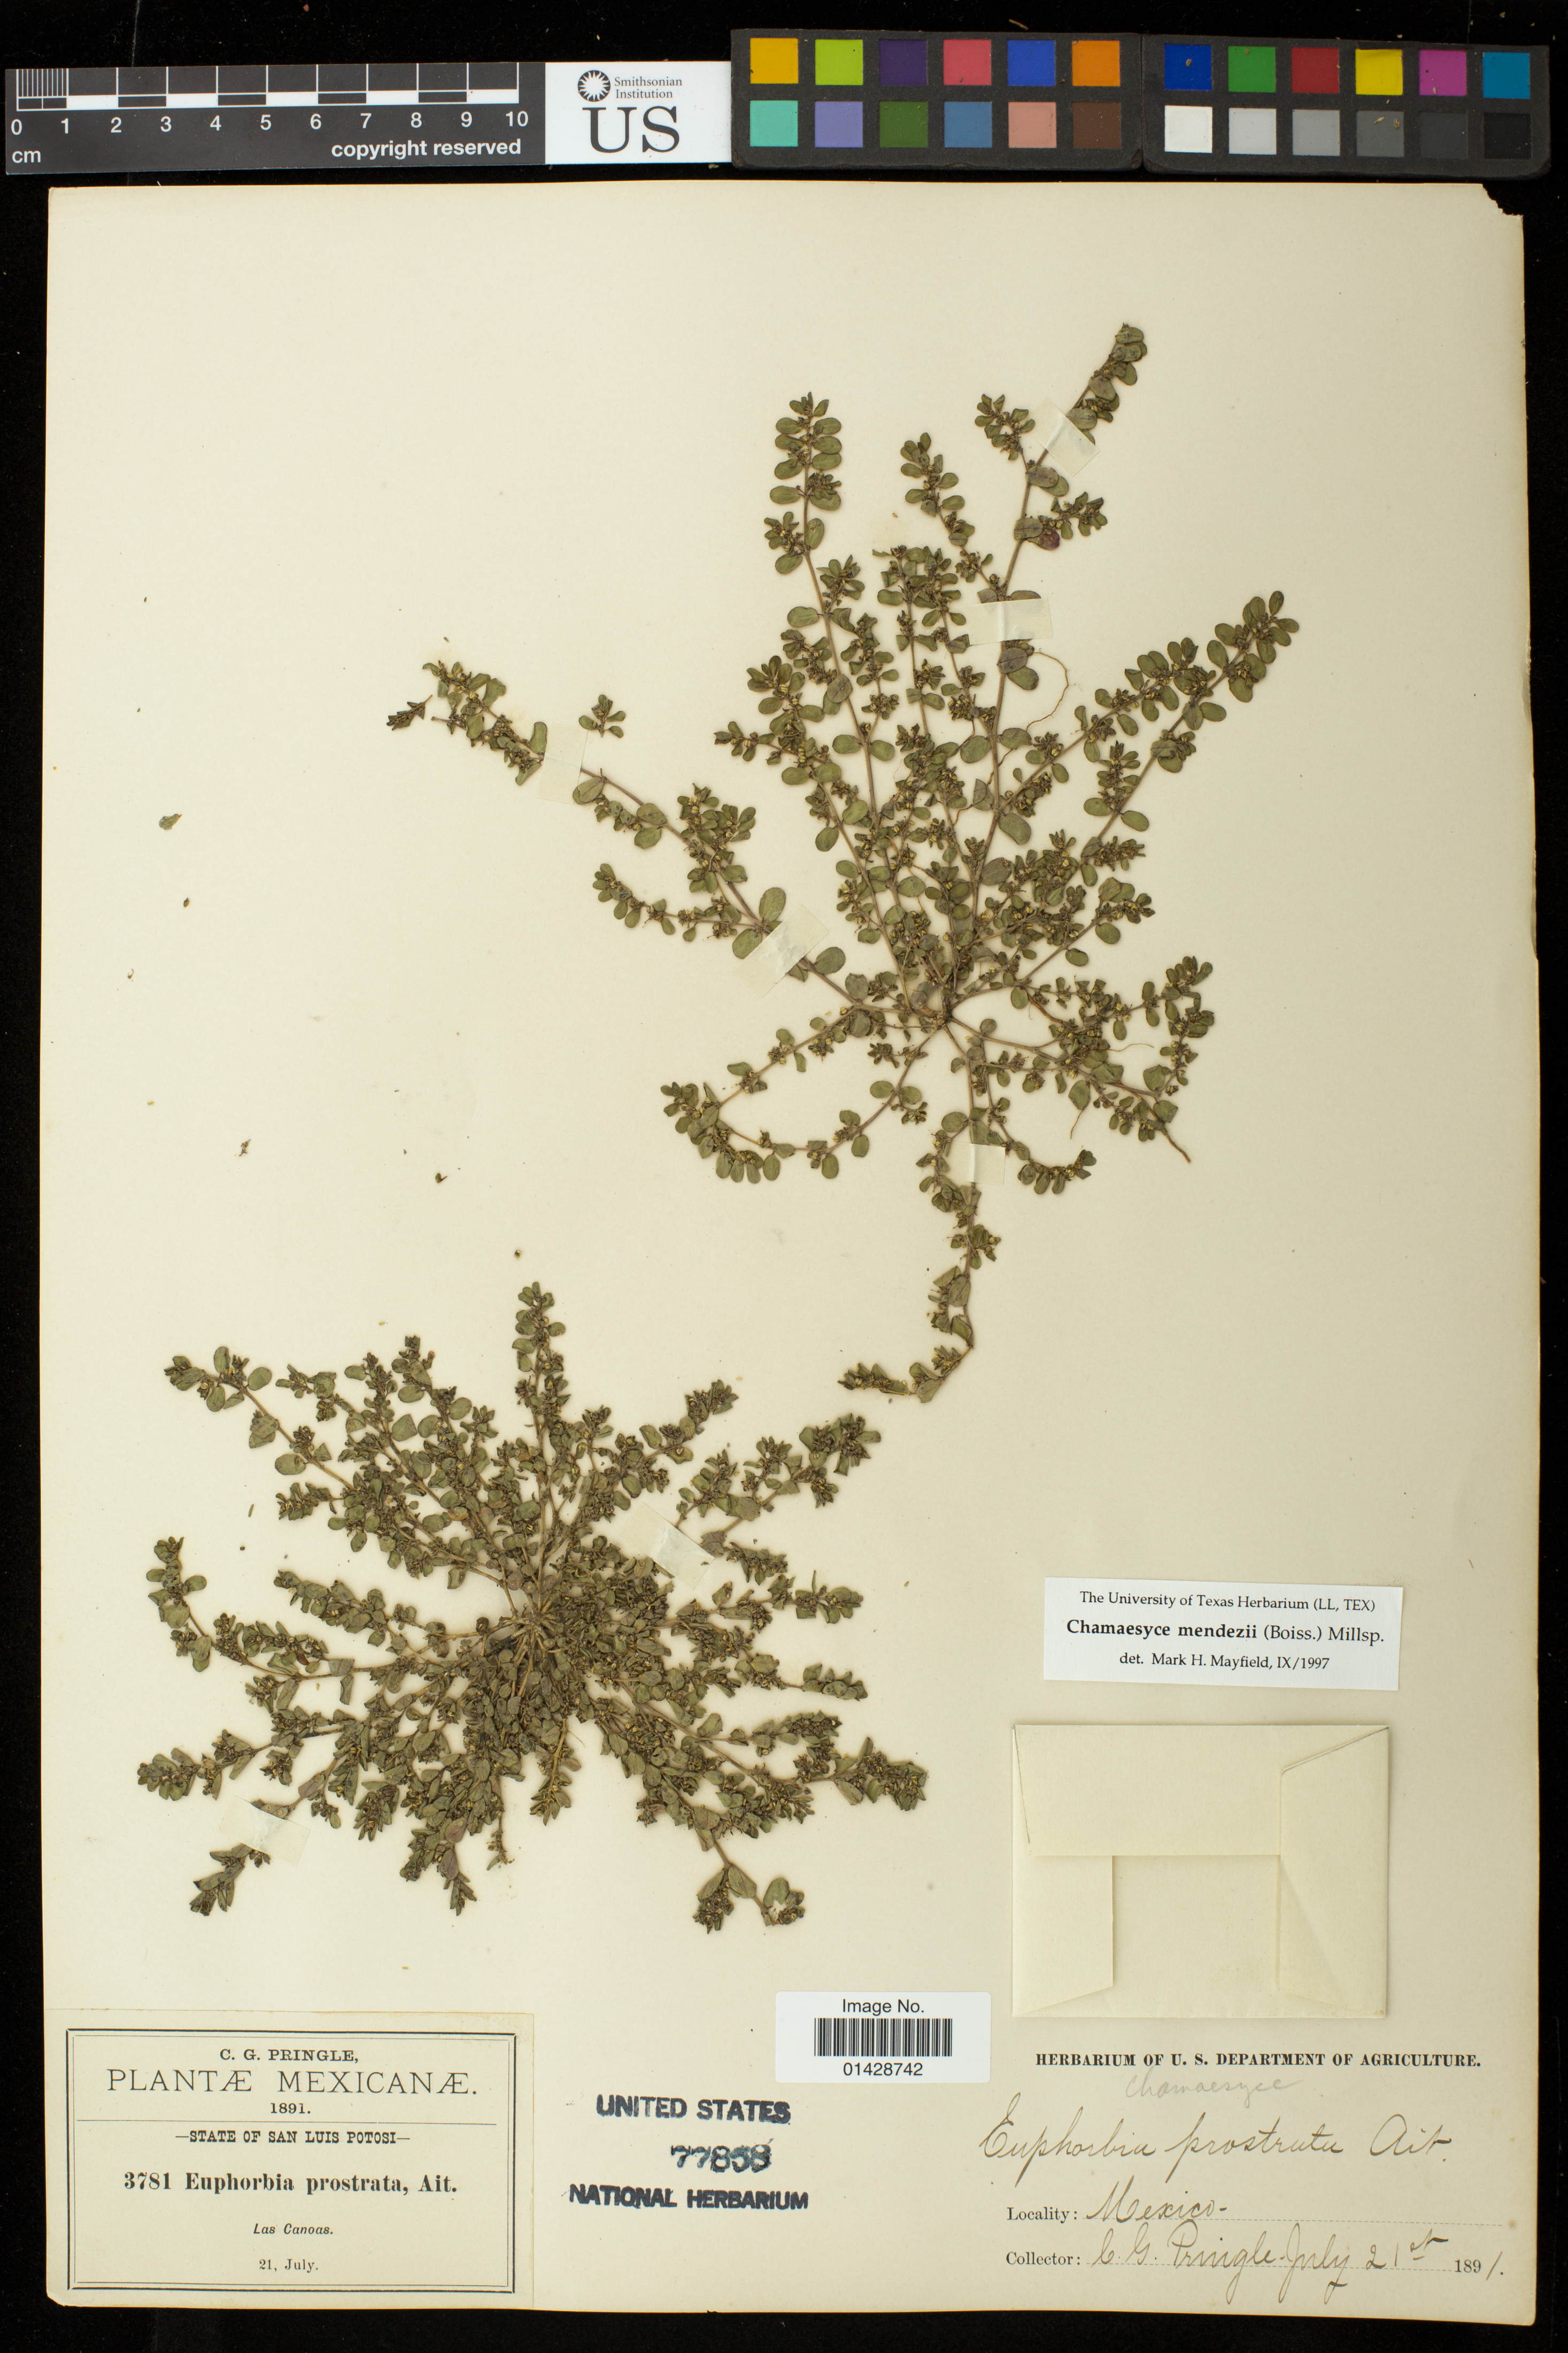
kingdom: Plantae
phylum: Tracheophyta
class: Magnoliopsida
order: Malpighiales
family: Euphorbiaceae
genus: Euphorbia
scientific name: Euphorbia mendezii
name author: Boiss.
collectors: C. G. Pringle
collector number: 3781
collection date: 1891-07-21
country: Mexico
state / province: San Luis Potosí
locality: Las Canoas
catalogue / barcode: US 77858